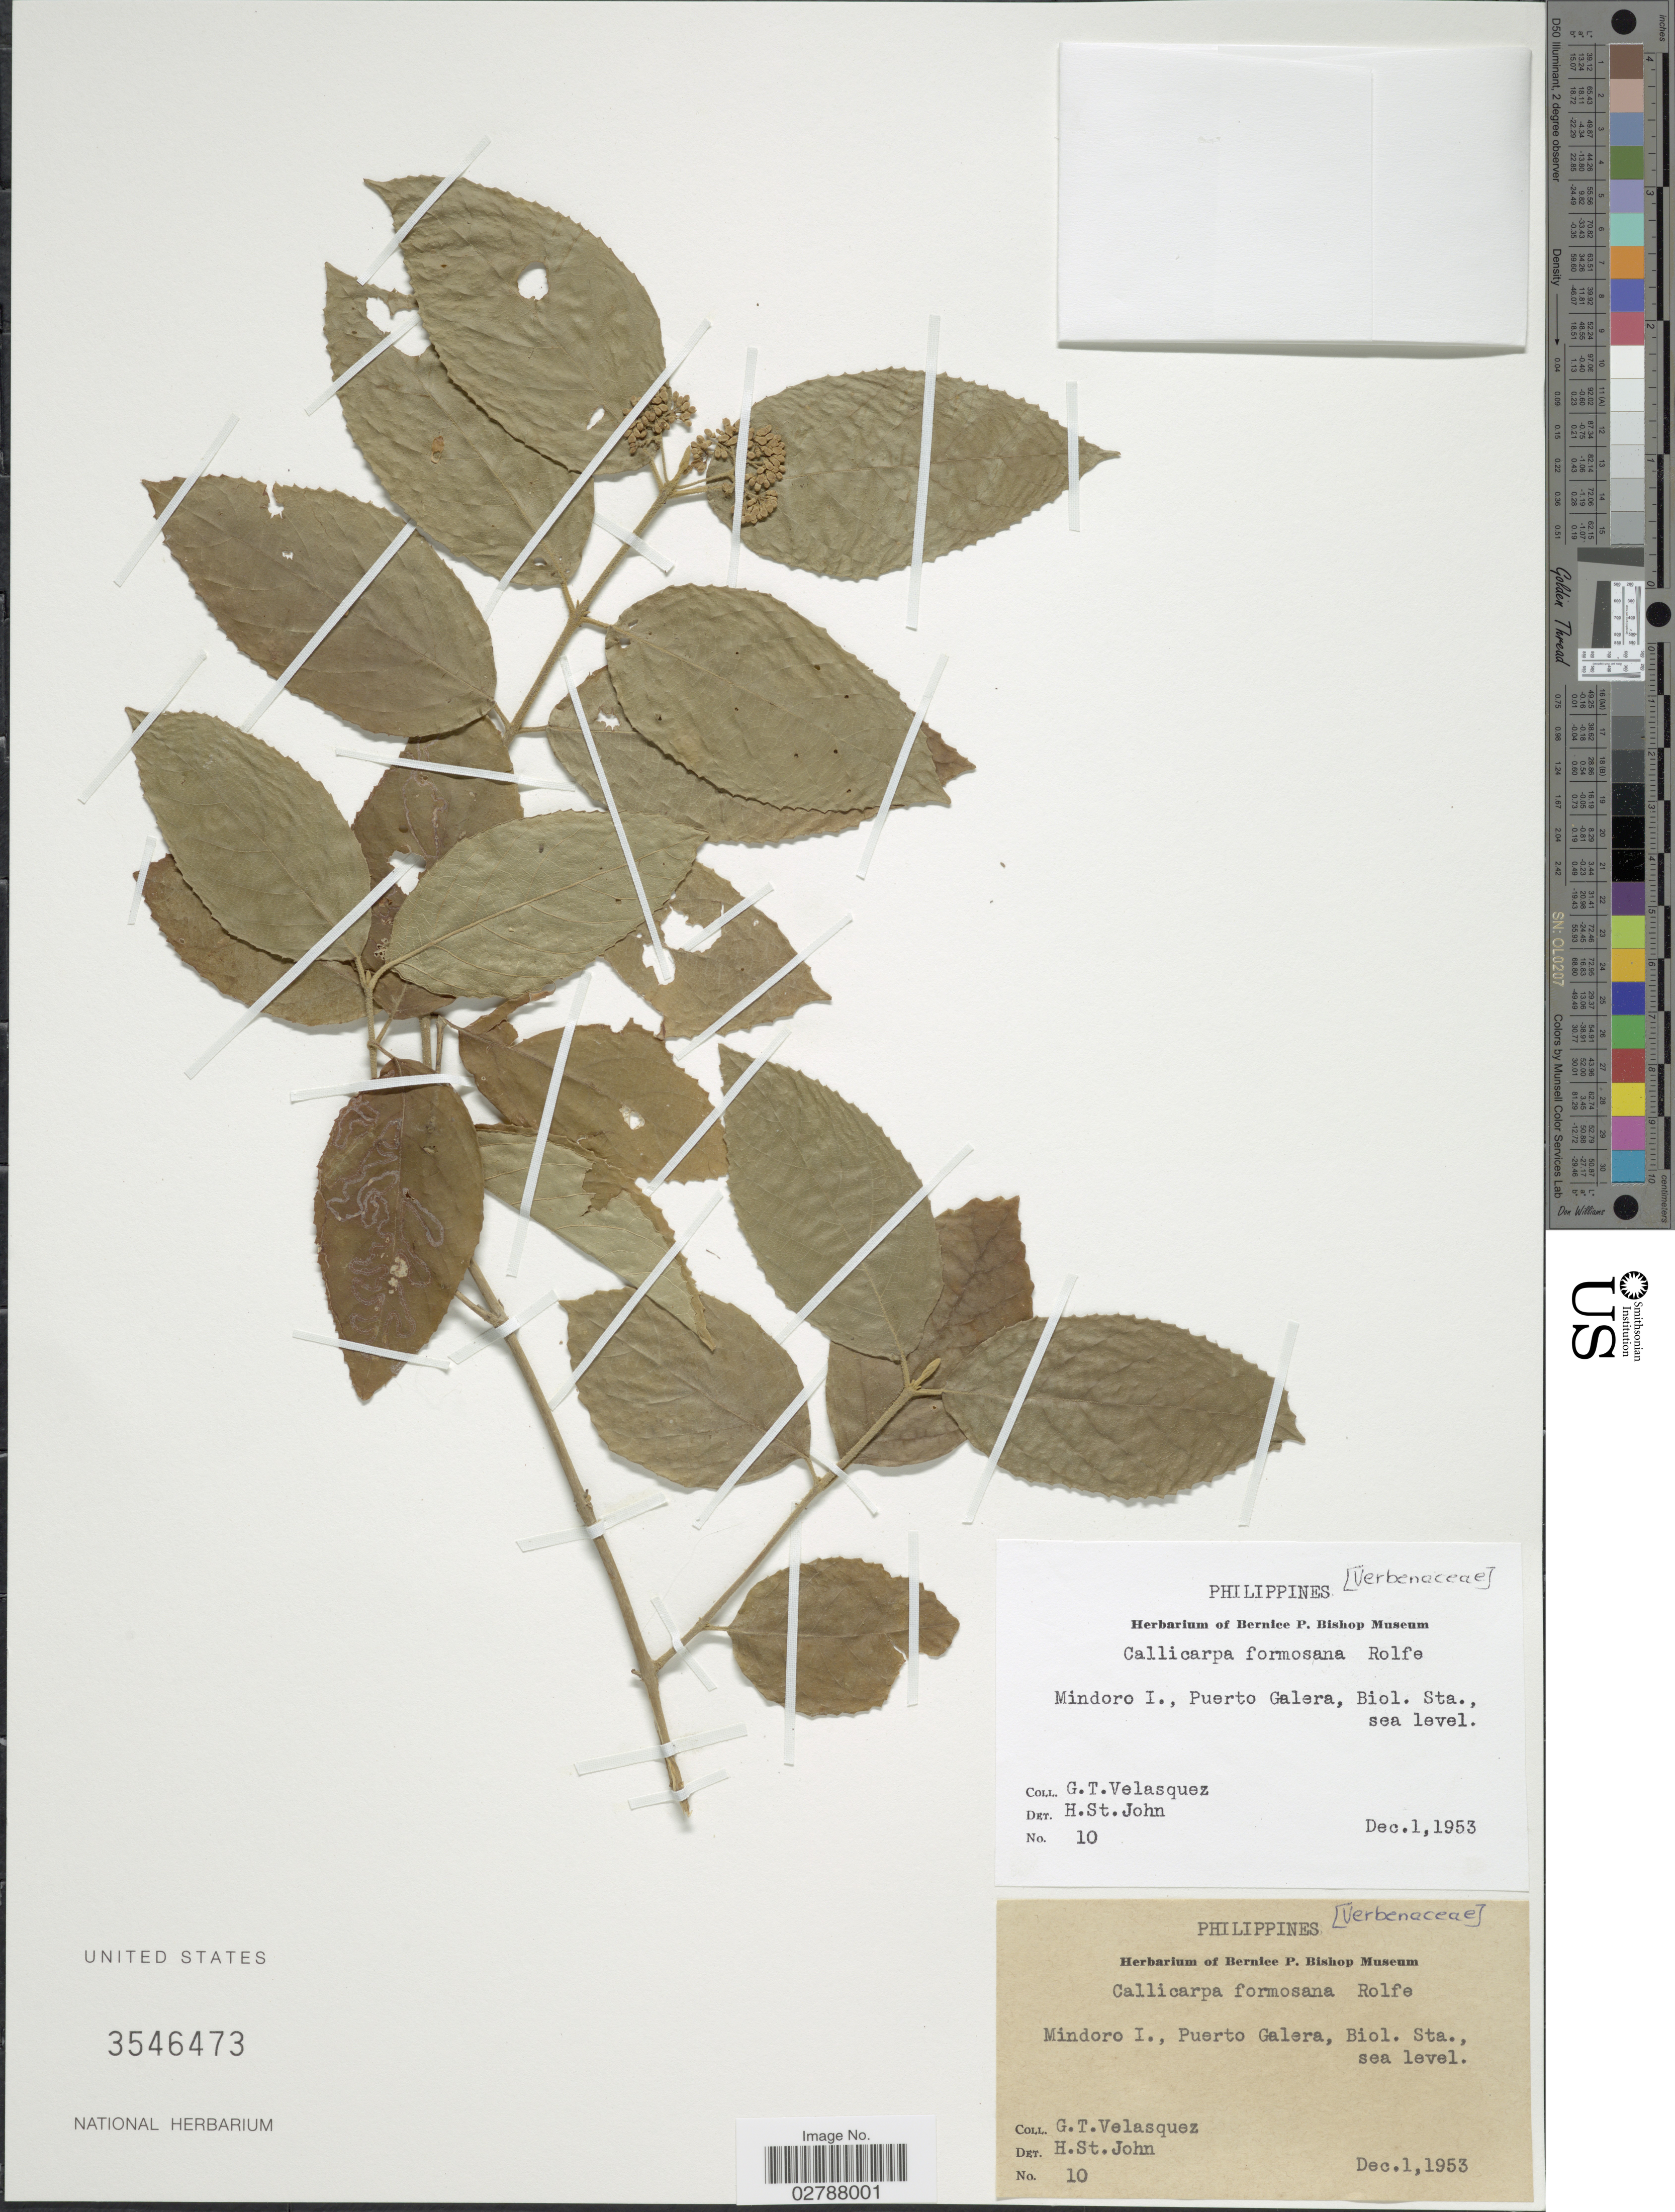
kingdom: Plantae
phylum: Tracheophyta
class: Magnoliopsida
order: Lamiales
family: Lamiaceae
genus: Callicarpa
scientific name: Callicarpa formosana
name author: Rolfe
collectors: G. Velasquez & H. St. John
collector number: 10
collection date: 1953-12-01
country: Philippines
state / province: Mimaropa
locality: Mindoro I., Puerto Galera, Biol. Sta.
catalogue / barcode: US 3546473